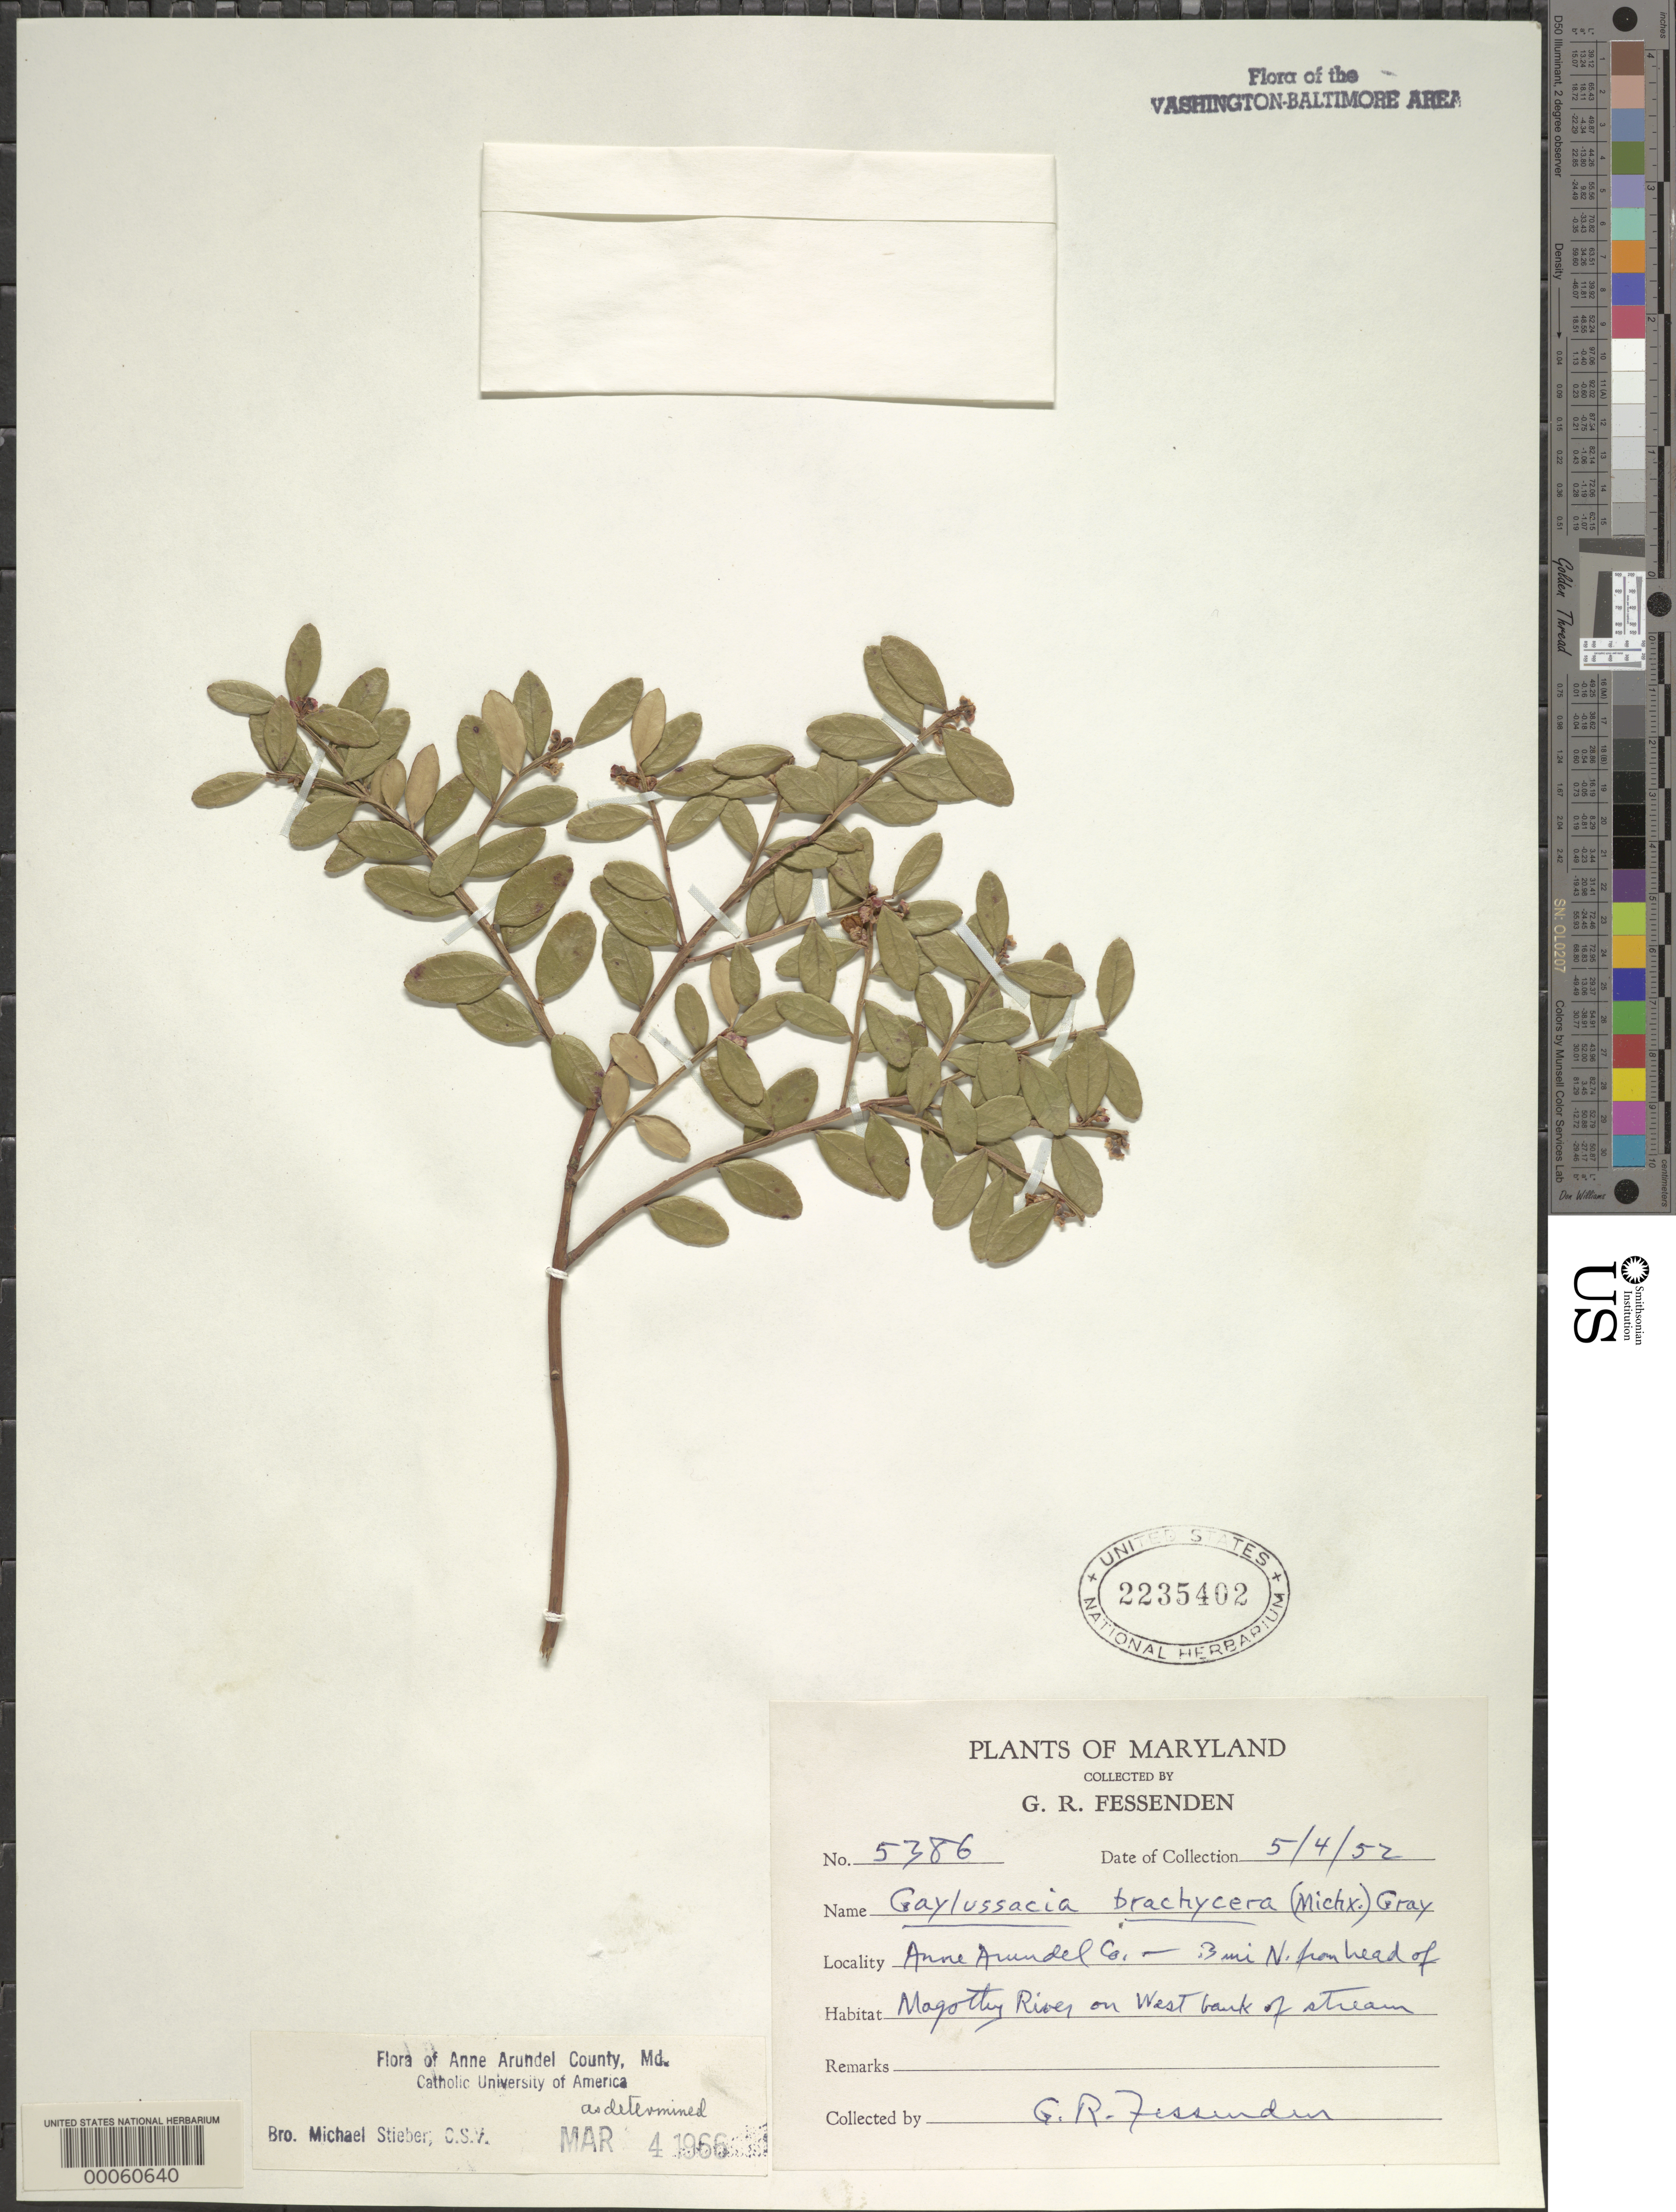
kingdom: Plantae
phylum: Tracheophyta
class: Magnoliopsida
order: Ericales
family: Ericaceae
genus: Gaylussacia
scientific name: Gaylussacia brachycera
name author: (Michx.) Torr. & A. Gray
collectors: G. Fessenden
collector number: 5386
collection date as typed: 04 May 1952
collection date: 1952-05-04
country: United States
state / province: Maryland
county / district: Anne Arundel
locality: Magothy River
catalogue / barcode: US 2235402